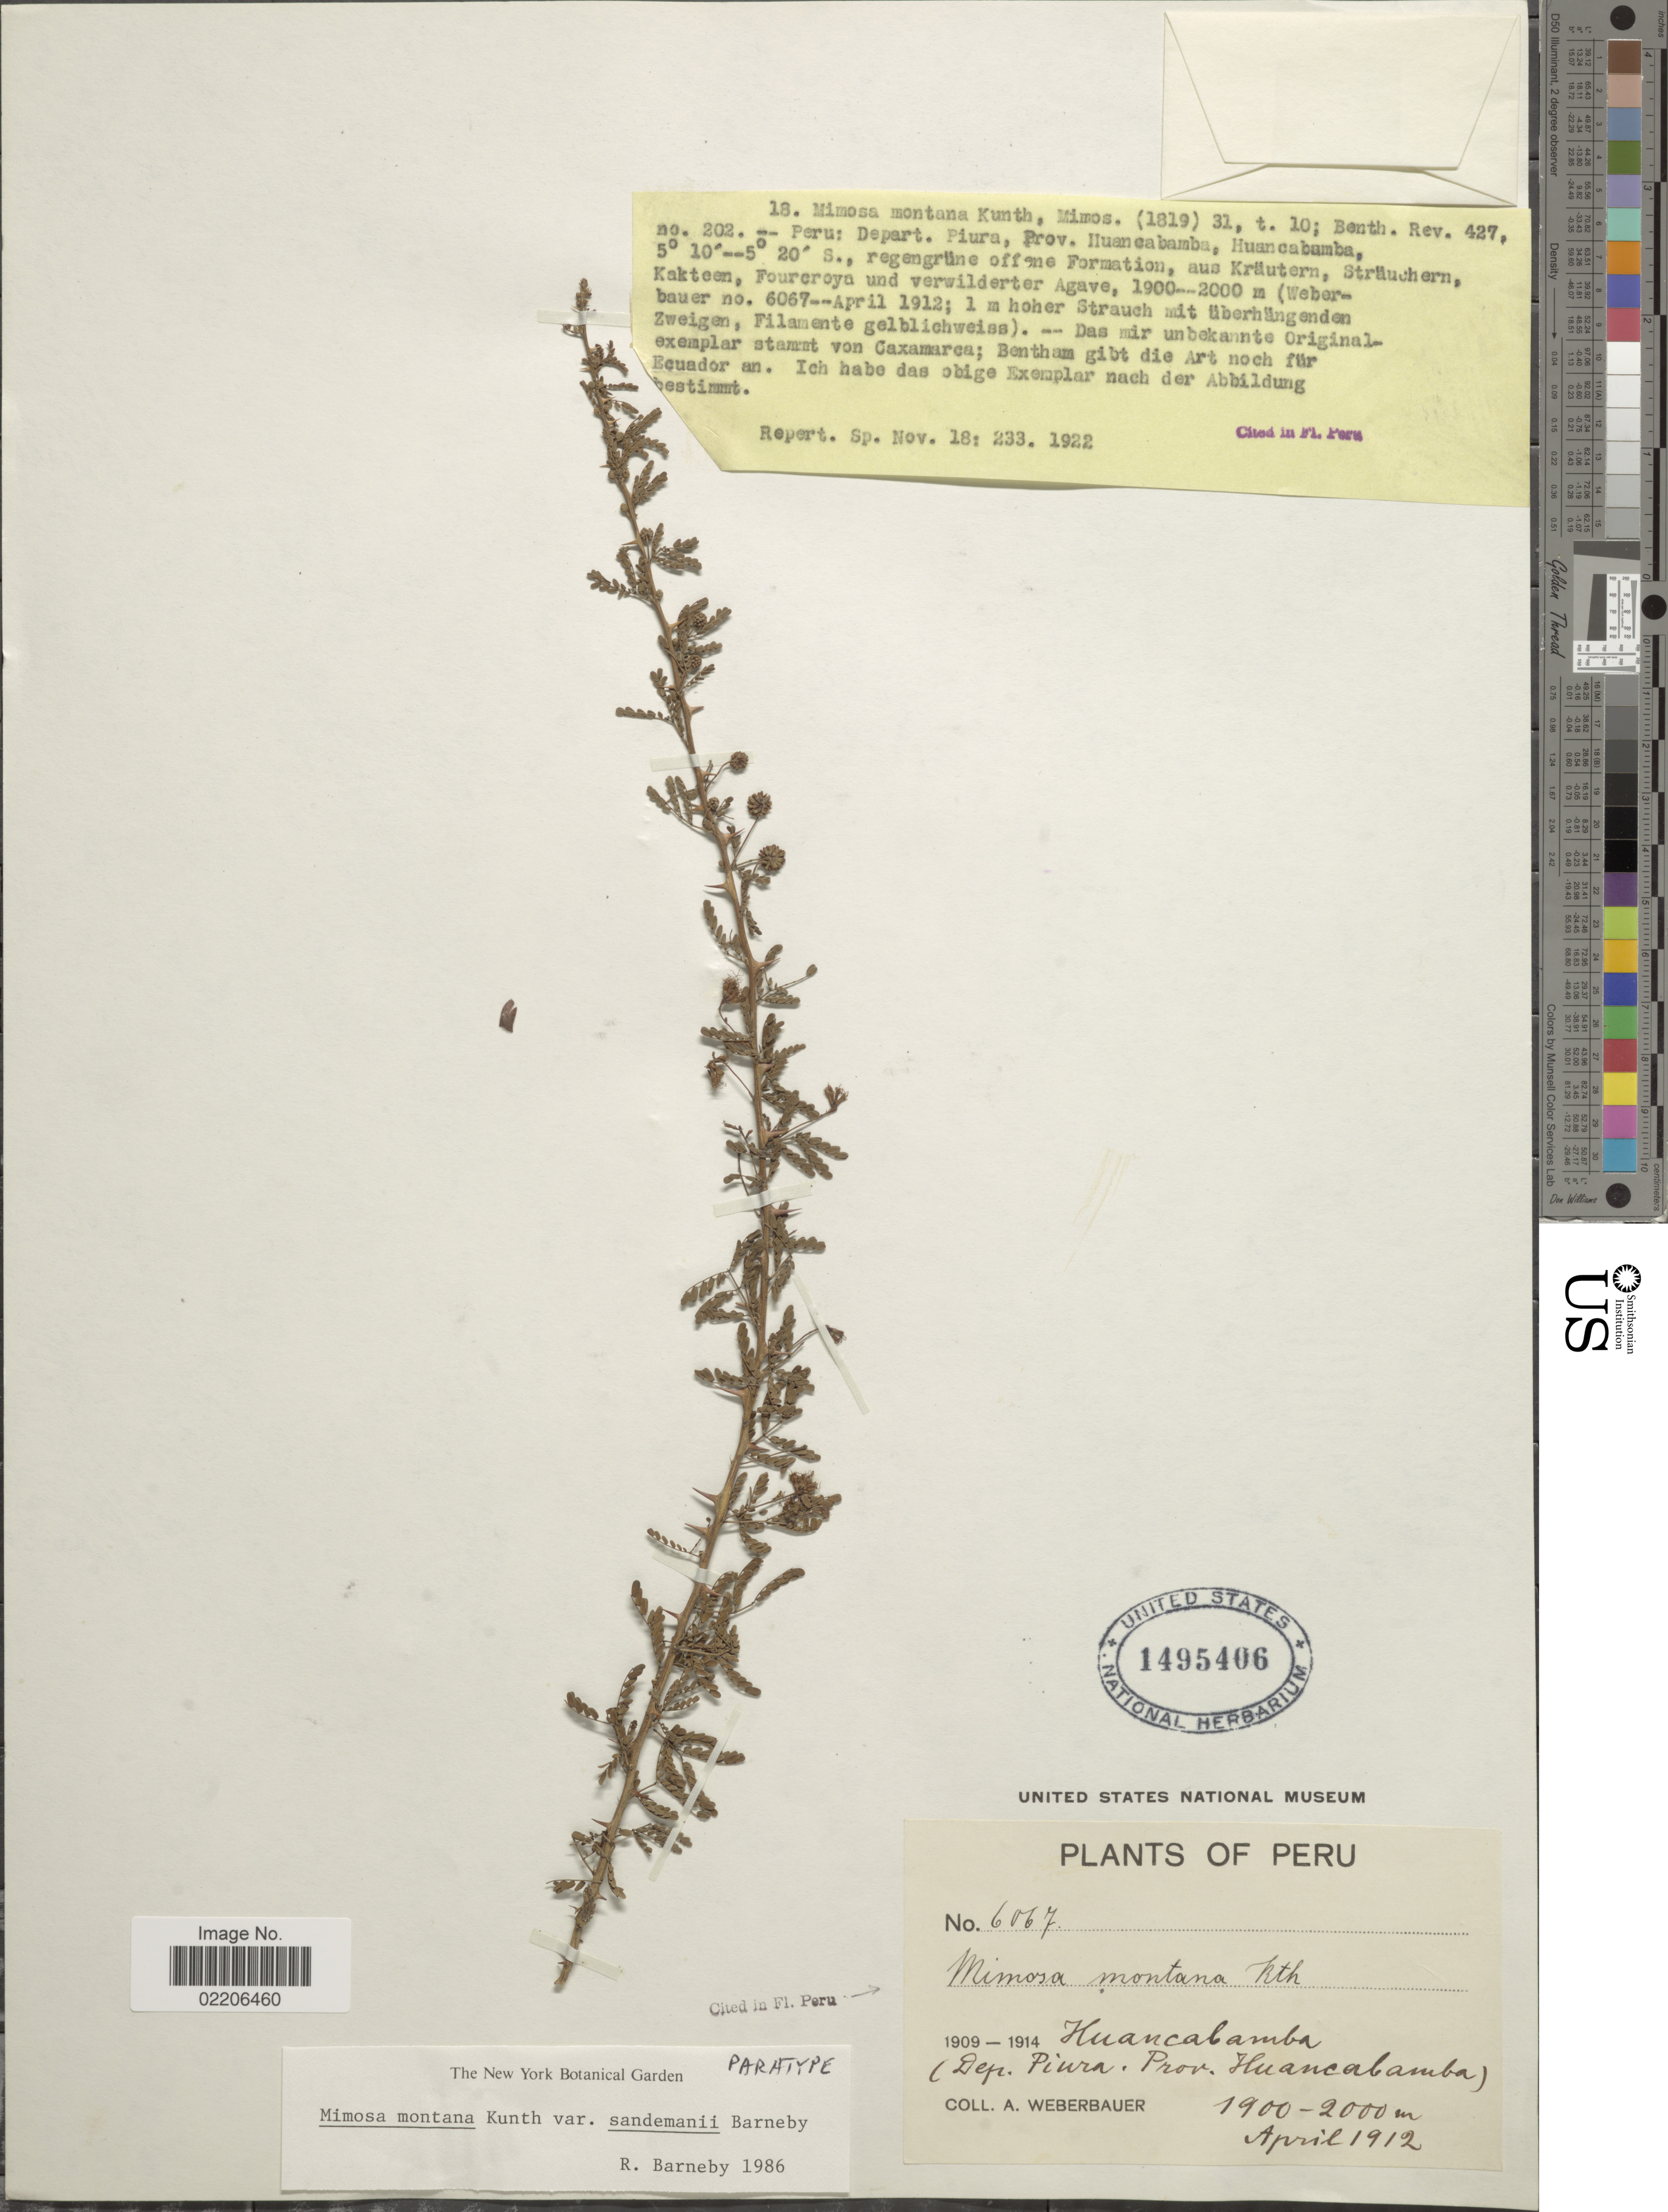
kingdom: Plantae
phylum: Tracheophyta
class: Magnoliopsida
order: Fabales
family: Fabaceae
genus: Mimosa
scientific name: Mimosa montana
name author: Kunth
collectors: A. Weberbauer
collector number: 6067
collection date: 1912-04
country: Peru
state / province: Piura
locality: Huancabamba (Prov. Huancabamba)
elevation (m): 1900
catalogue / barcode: US 1495406